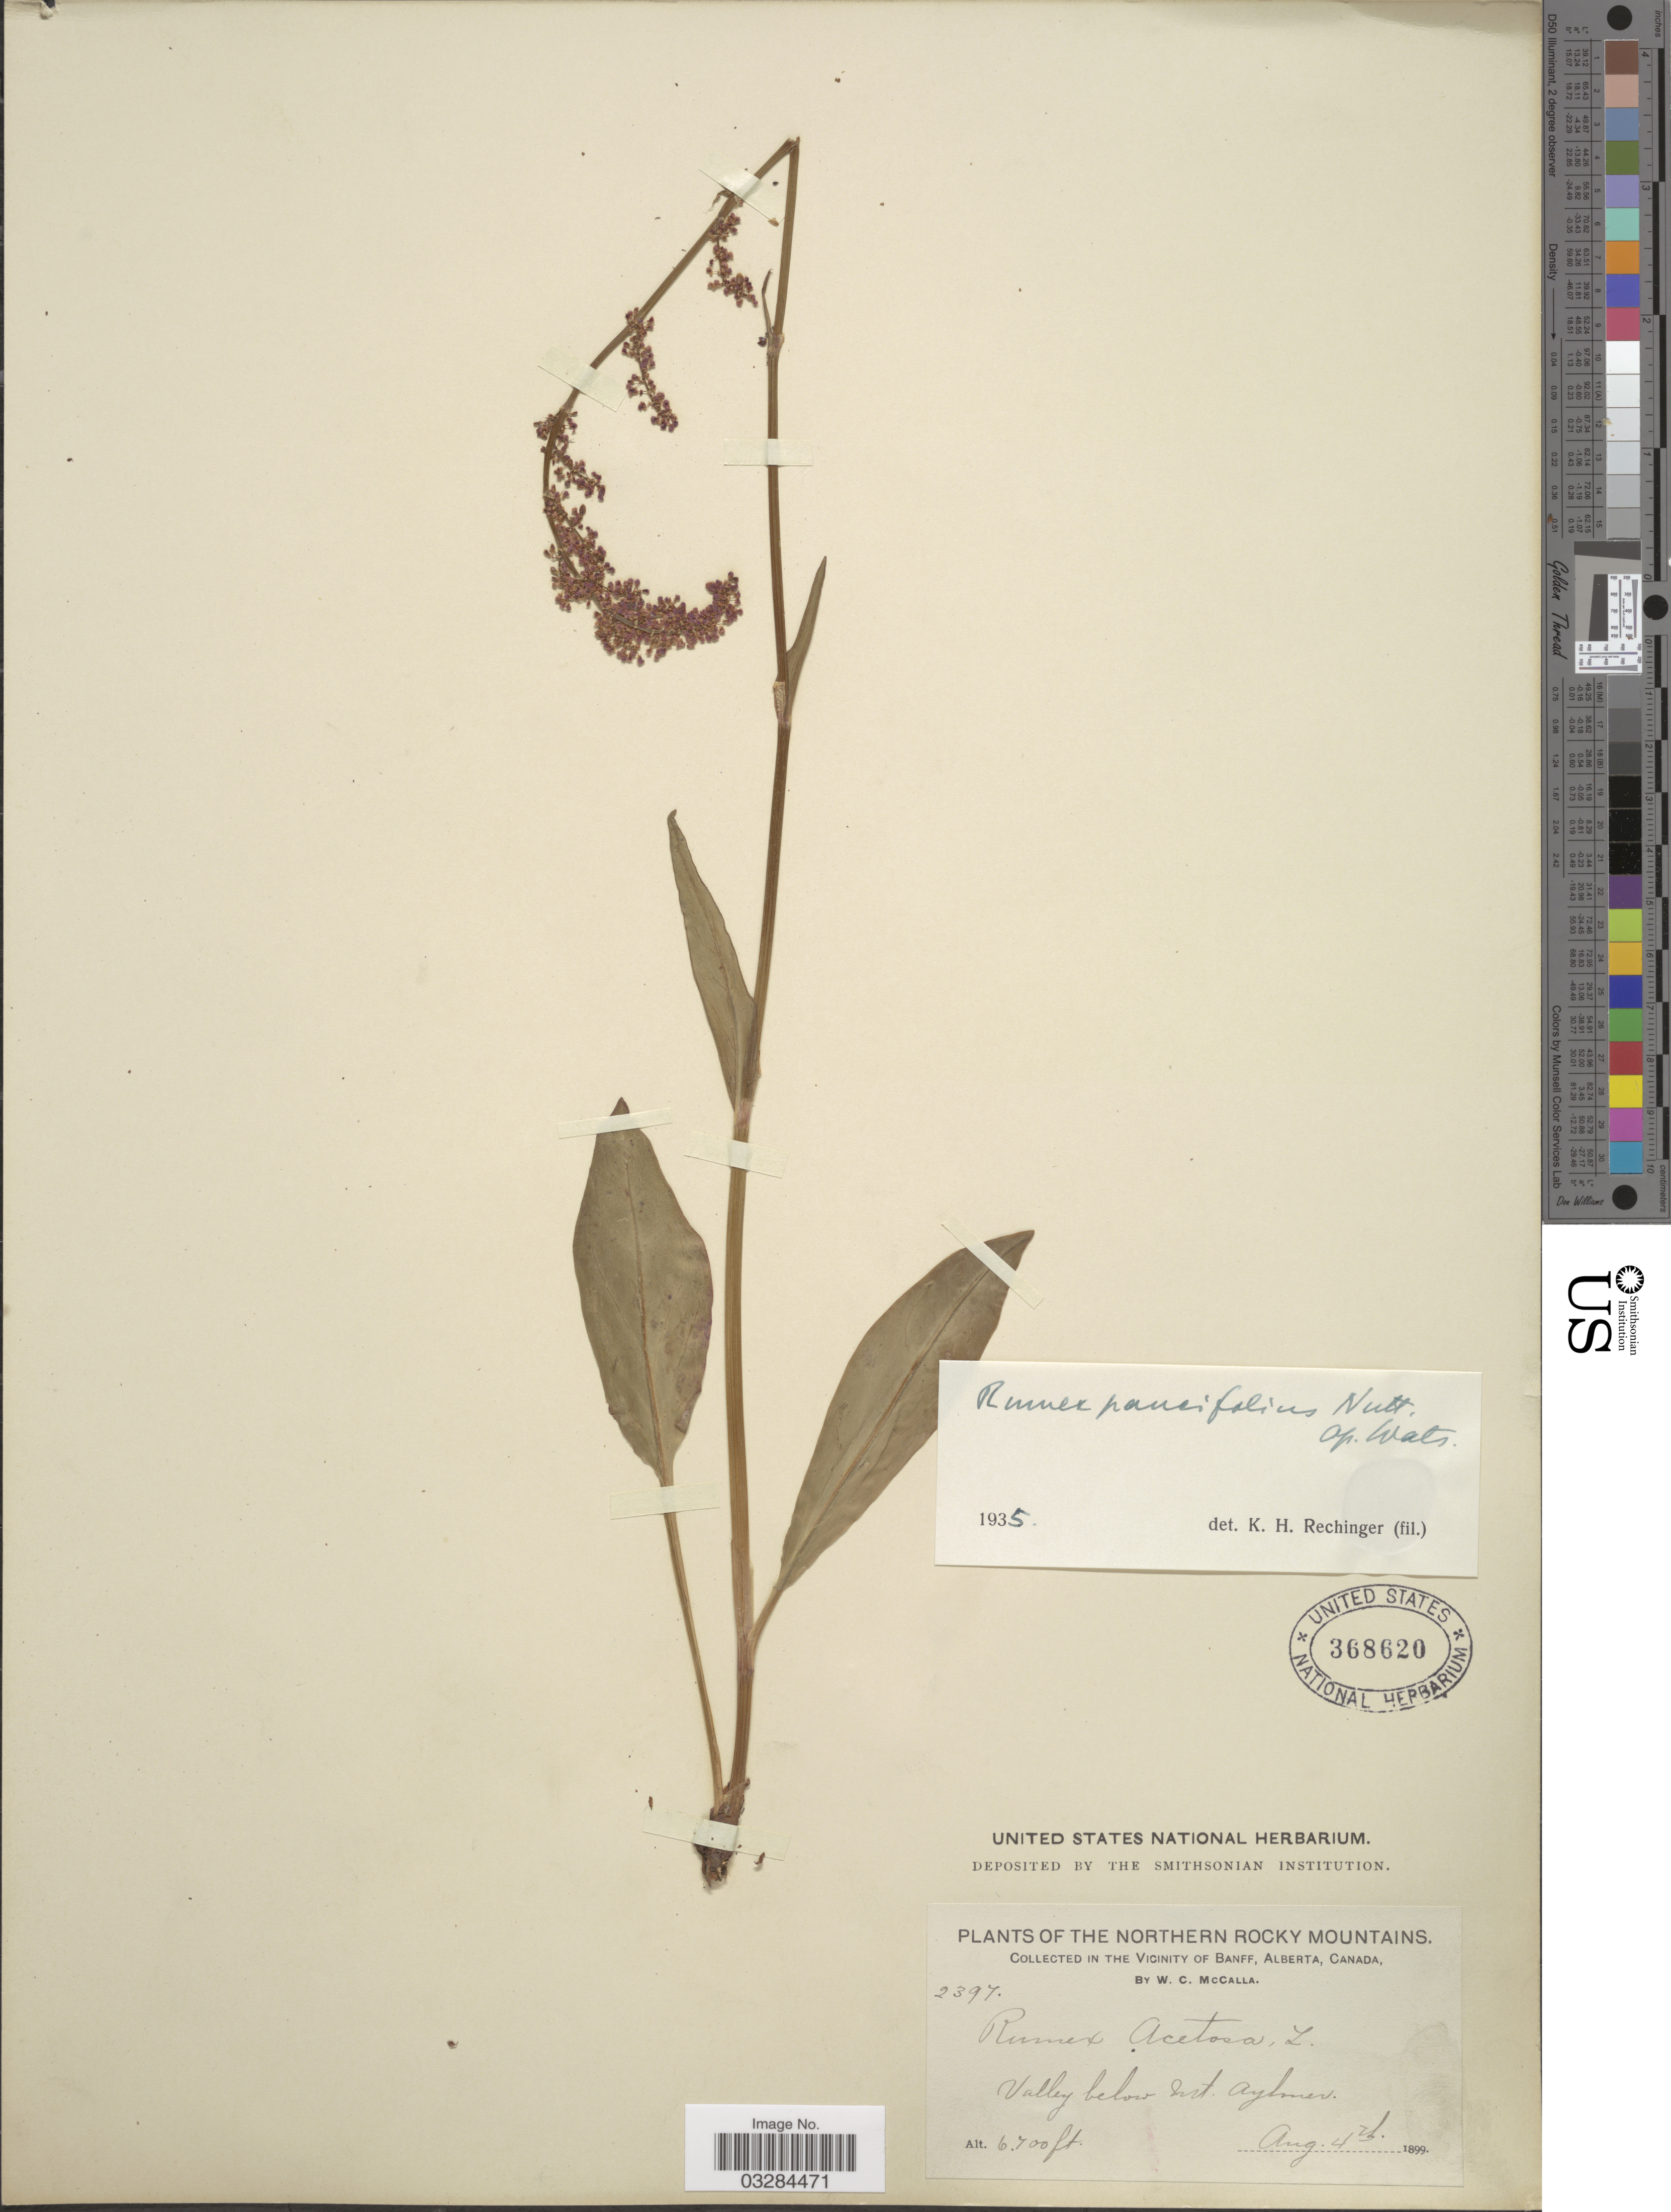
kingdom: Plantae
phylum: Tracheophyta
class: Magnoliopsida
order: Caryophyllales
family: Polygonaceae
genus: Rumex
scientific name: Rumex paucifolius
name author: Nutt.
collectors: W. McCalla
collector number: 2397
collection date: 1899-08-04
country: Canada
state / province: Alberta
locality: Northern Rocky Mountains. Collected in the Vicinity of Banff. Valley below Mt. Aylmer.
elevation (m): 2042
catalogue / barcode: US 368620